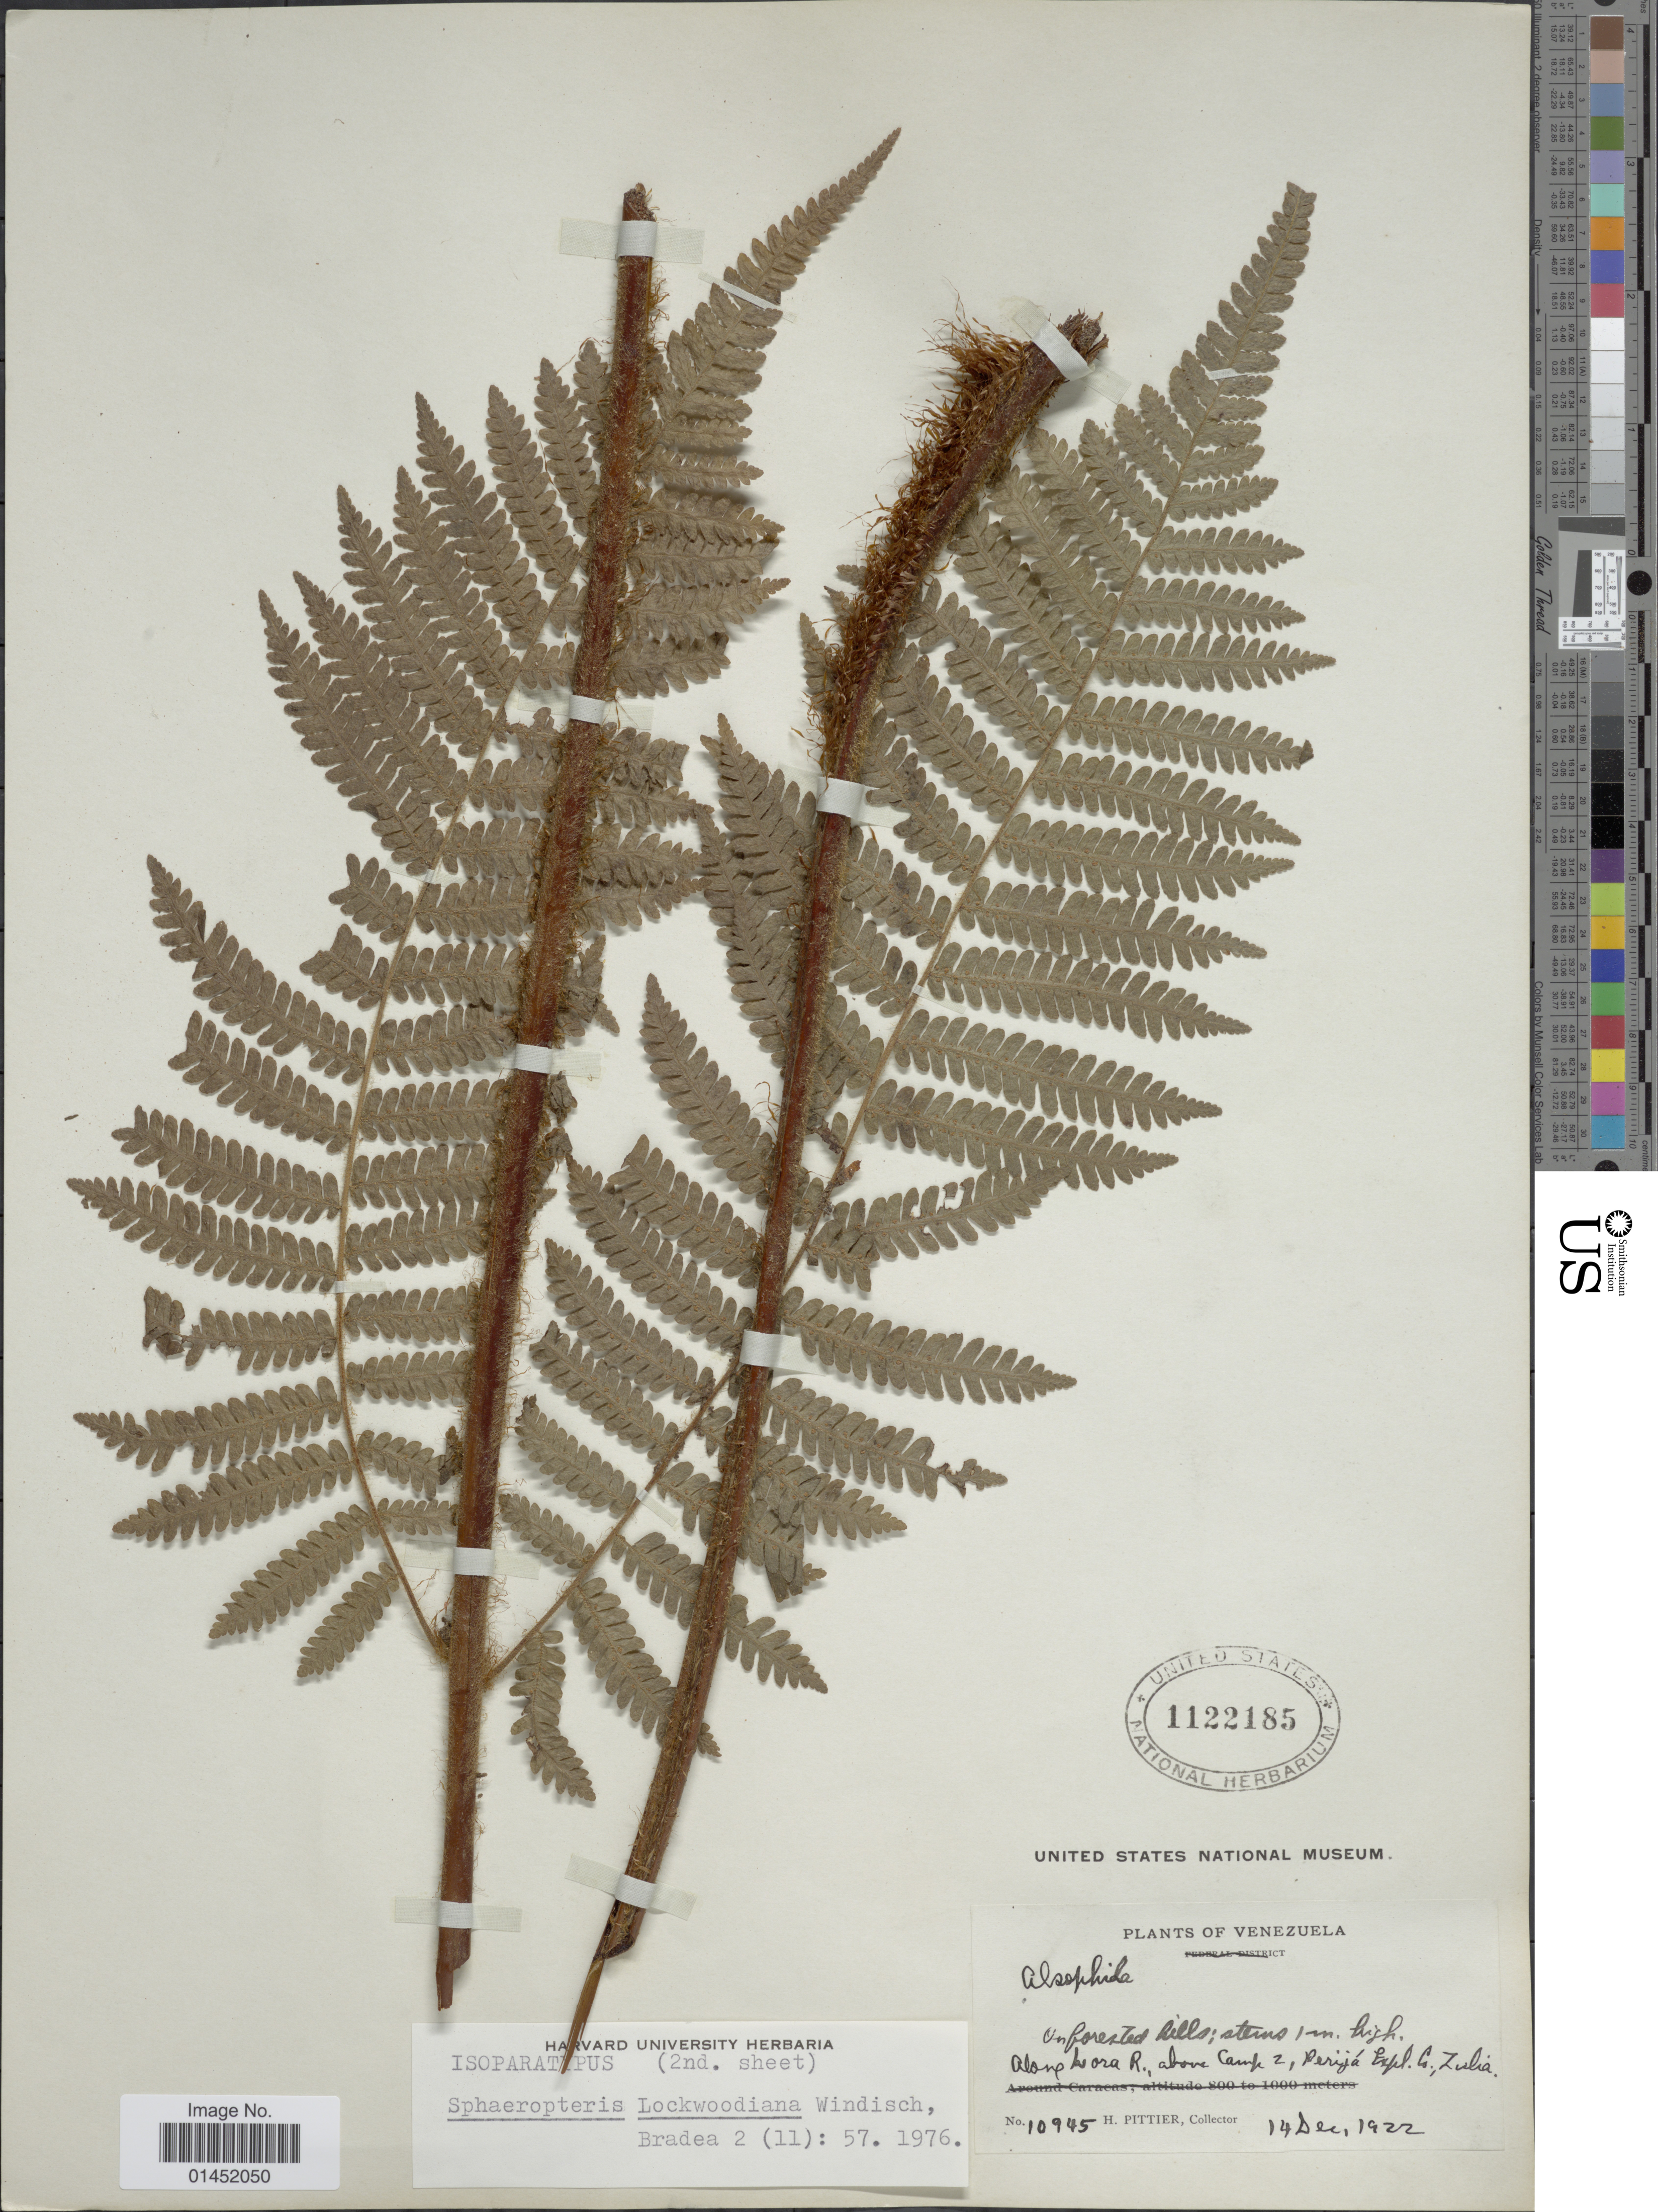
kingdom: Plantae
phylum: Tracheophyta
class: Polypodiopsida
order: Cyatheales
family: Cyatheaceae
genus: Cyathea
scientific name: Cyathea lockwoodiana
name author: (P.G. Windisch) Lellinger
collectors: H. F. Pittier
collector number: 10945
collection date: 1922-12-14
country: Venezuela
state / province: Zulia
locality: On forested hills, Along Lora river above camp 2, Perija Expl. Co.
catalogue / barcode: US 1122185